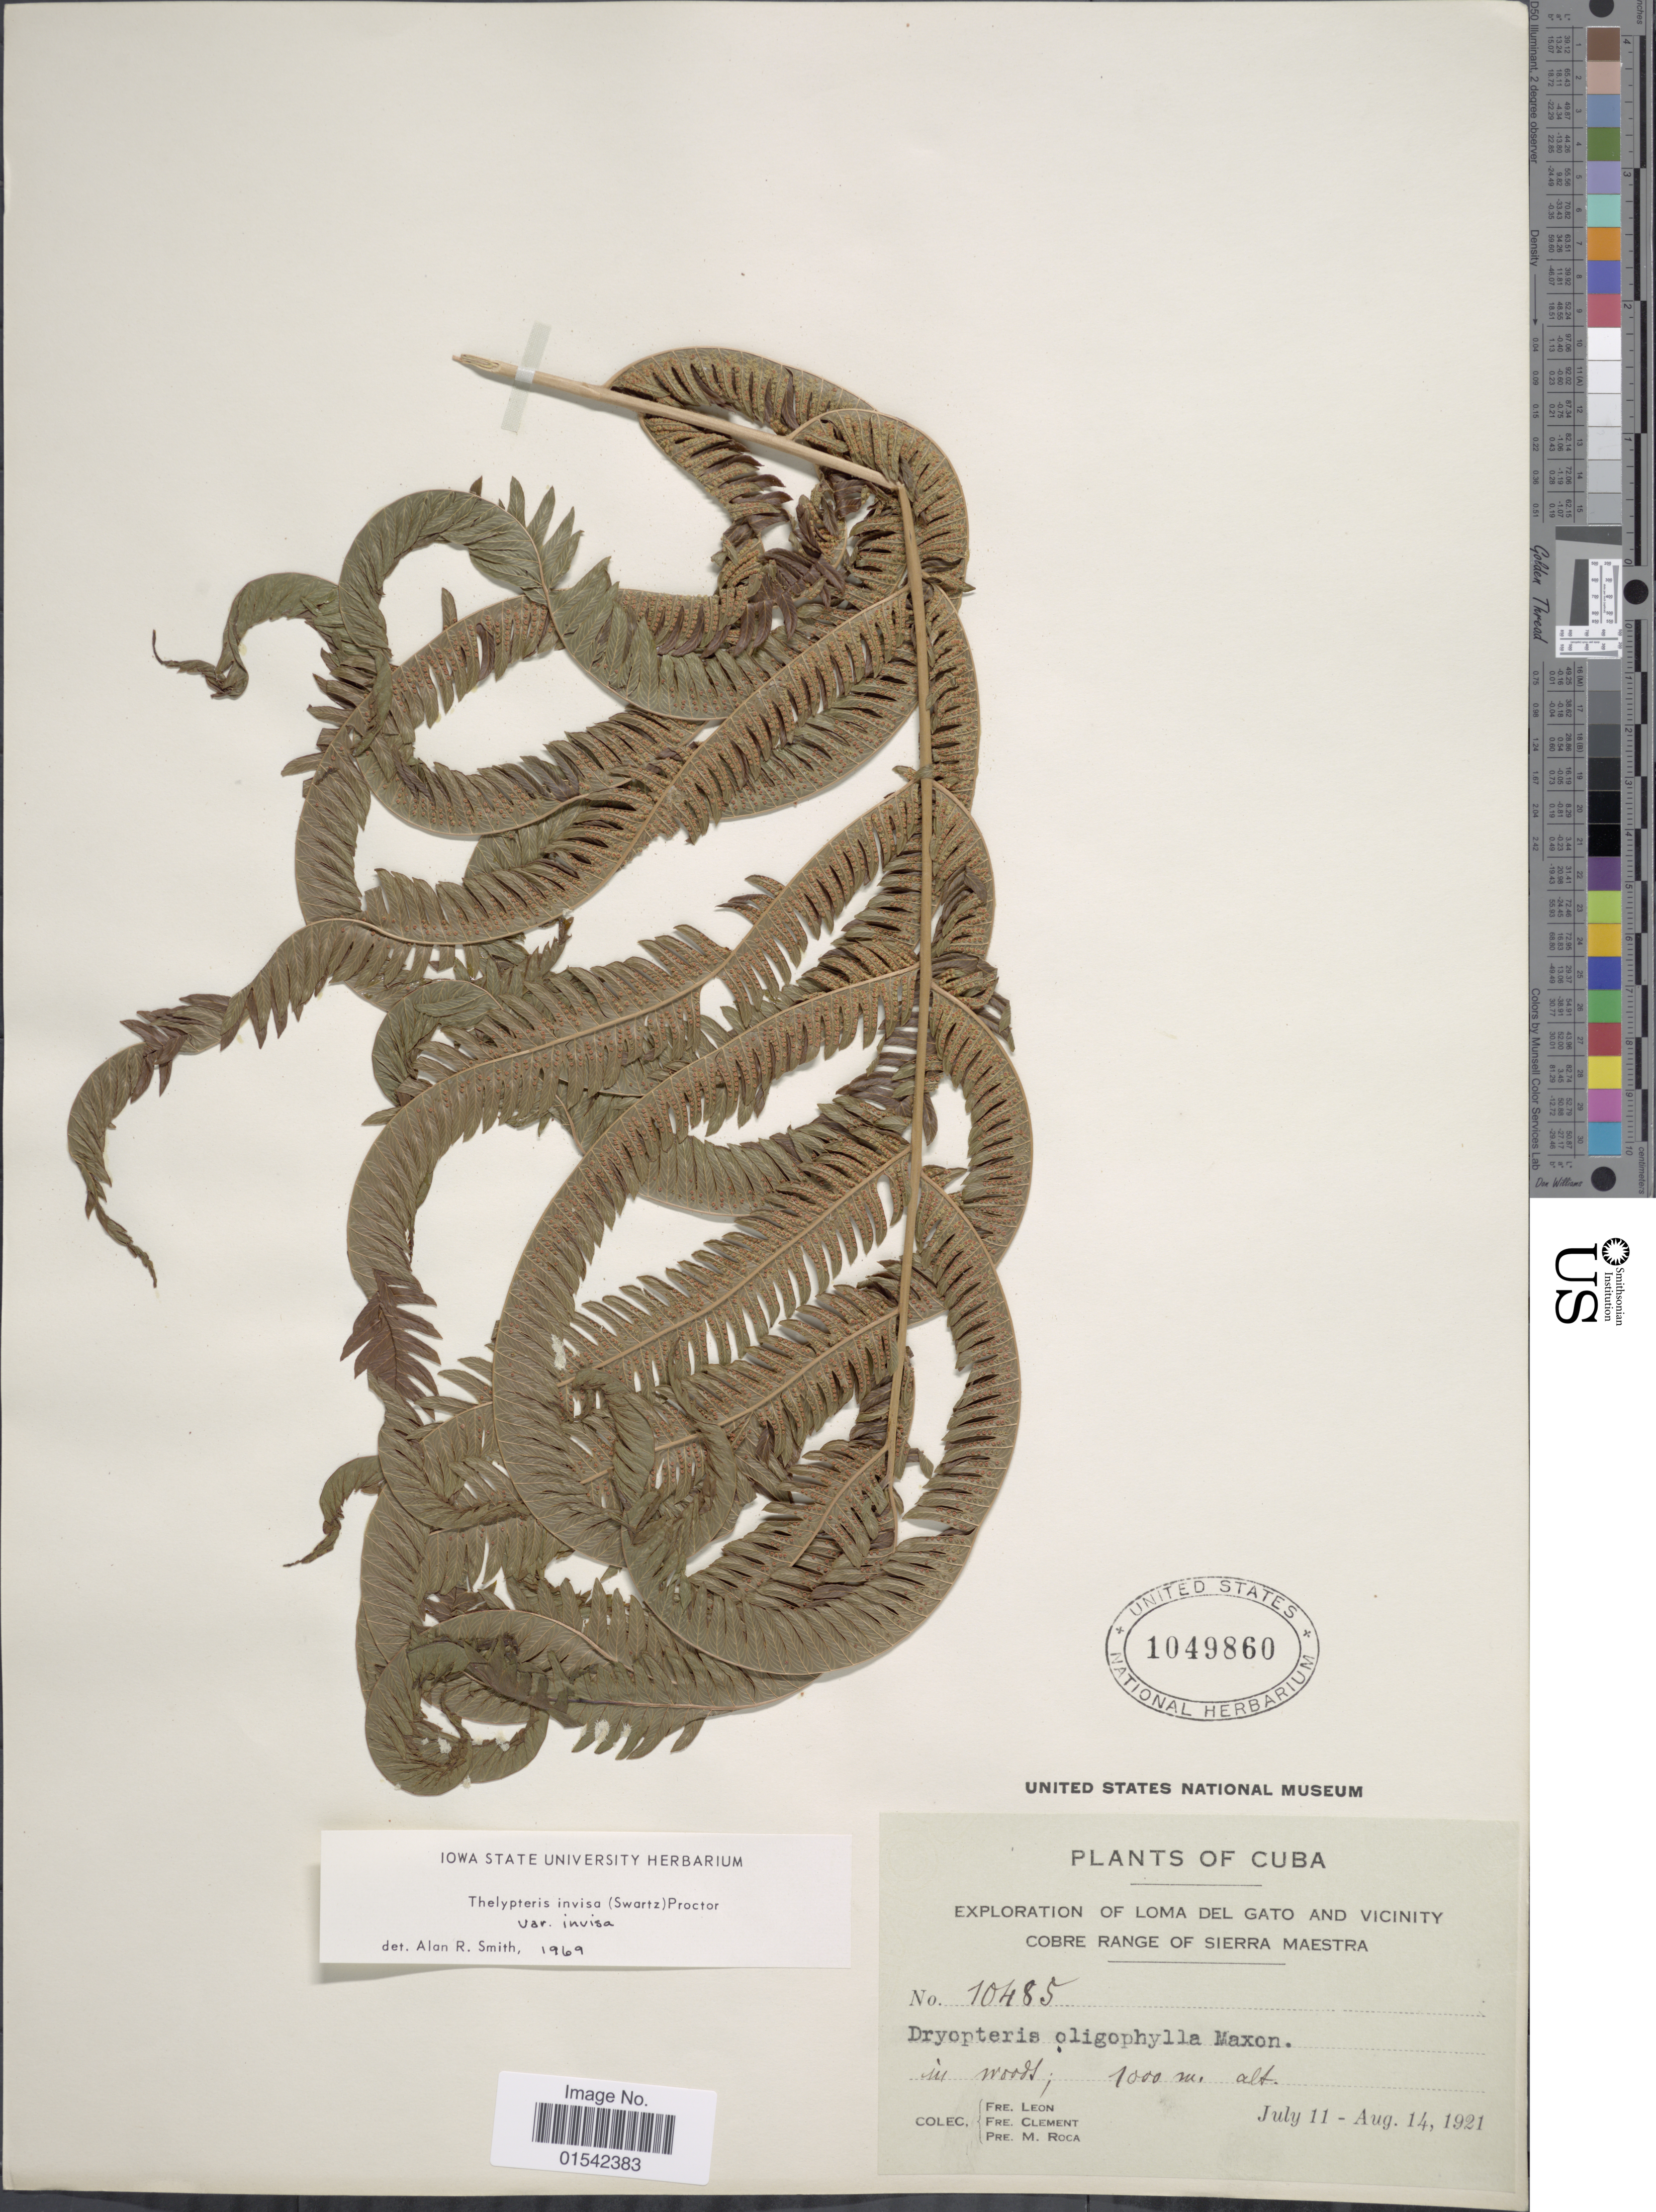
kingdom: Plantae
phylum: Tracheophyta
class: Polypodiopsida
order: Polypodiales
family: Thelypteridaceae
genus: Cyclosorus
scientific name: Cyclosorus grandis (A.R. Sm.) comb. nov., ined 2015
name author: (A.R. Sm.)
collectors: Bro. León, B. Clement & P. Roca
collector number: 10485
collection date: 1921-07-11/1921-08-14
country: Cuba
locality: Loma del Gato and vicinity Cobre Range of Sierra Maestra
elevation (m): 1000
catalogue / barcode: US 1049860